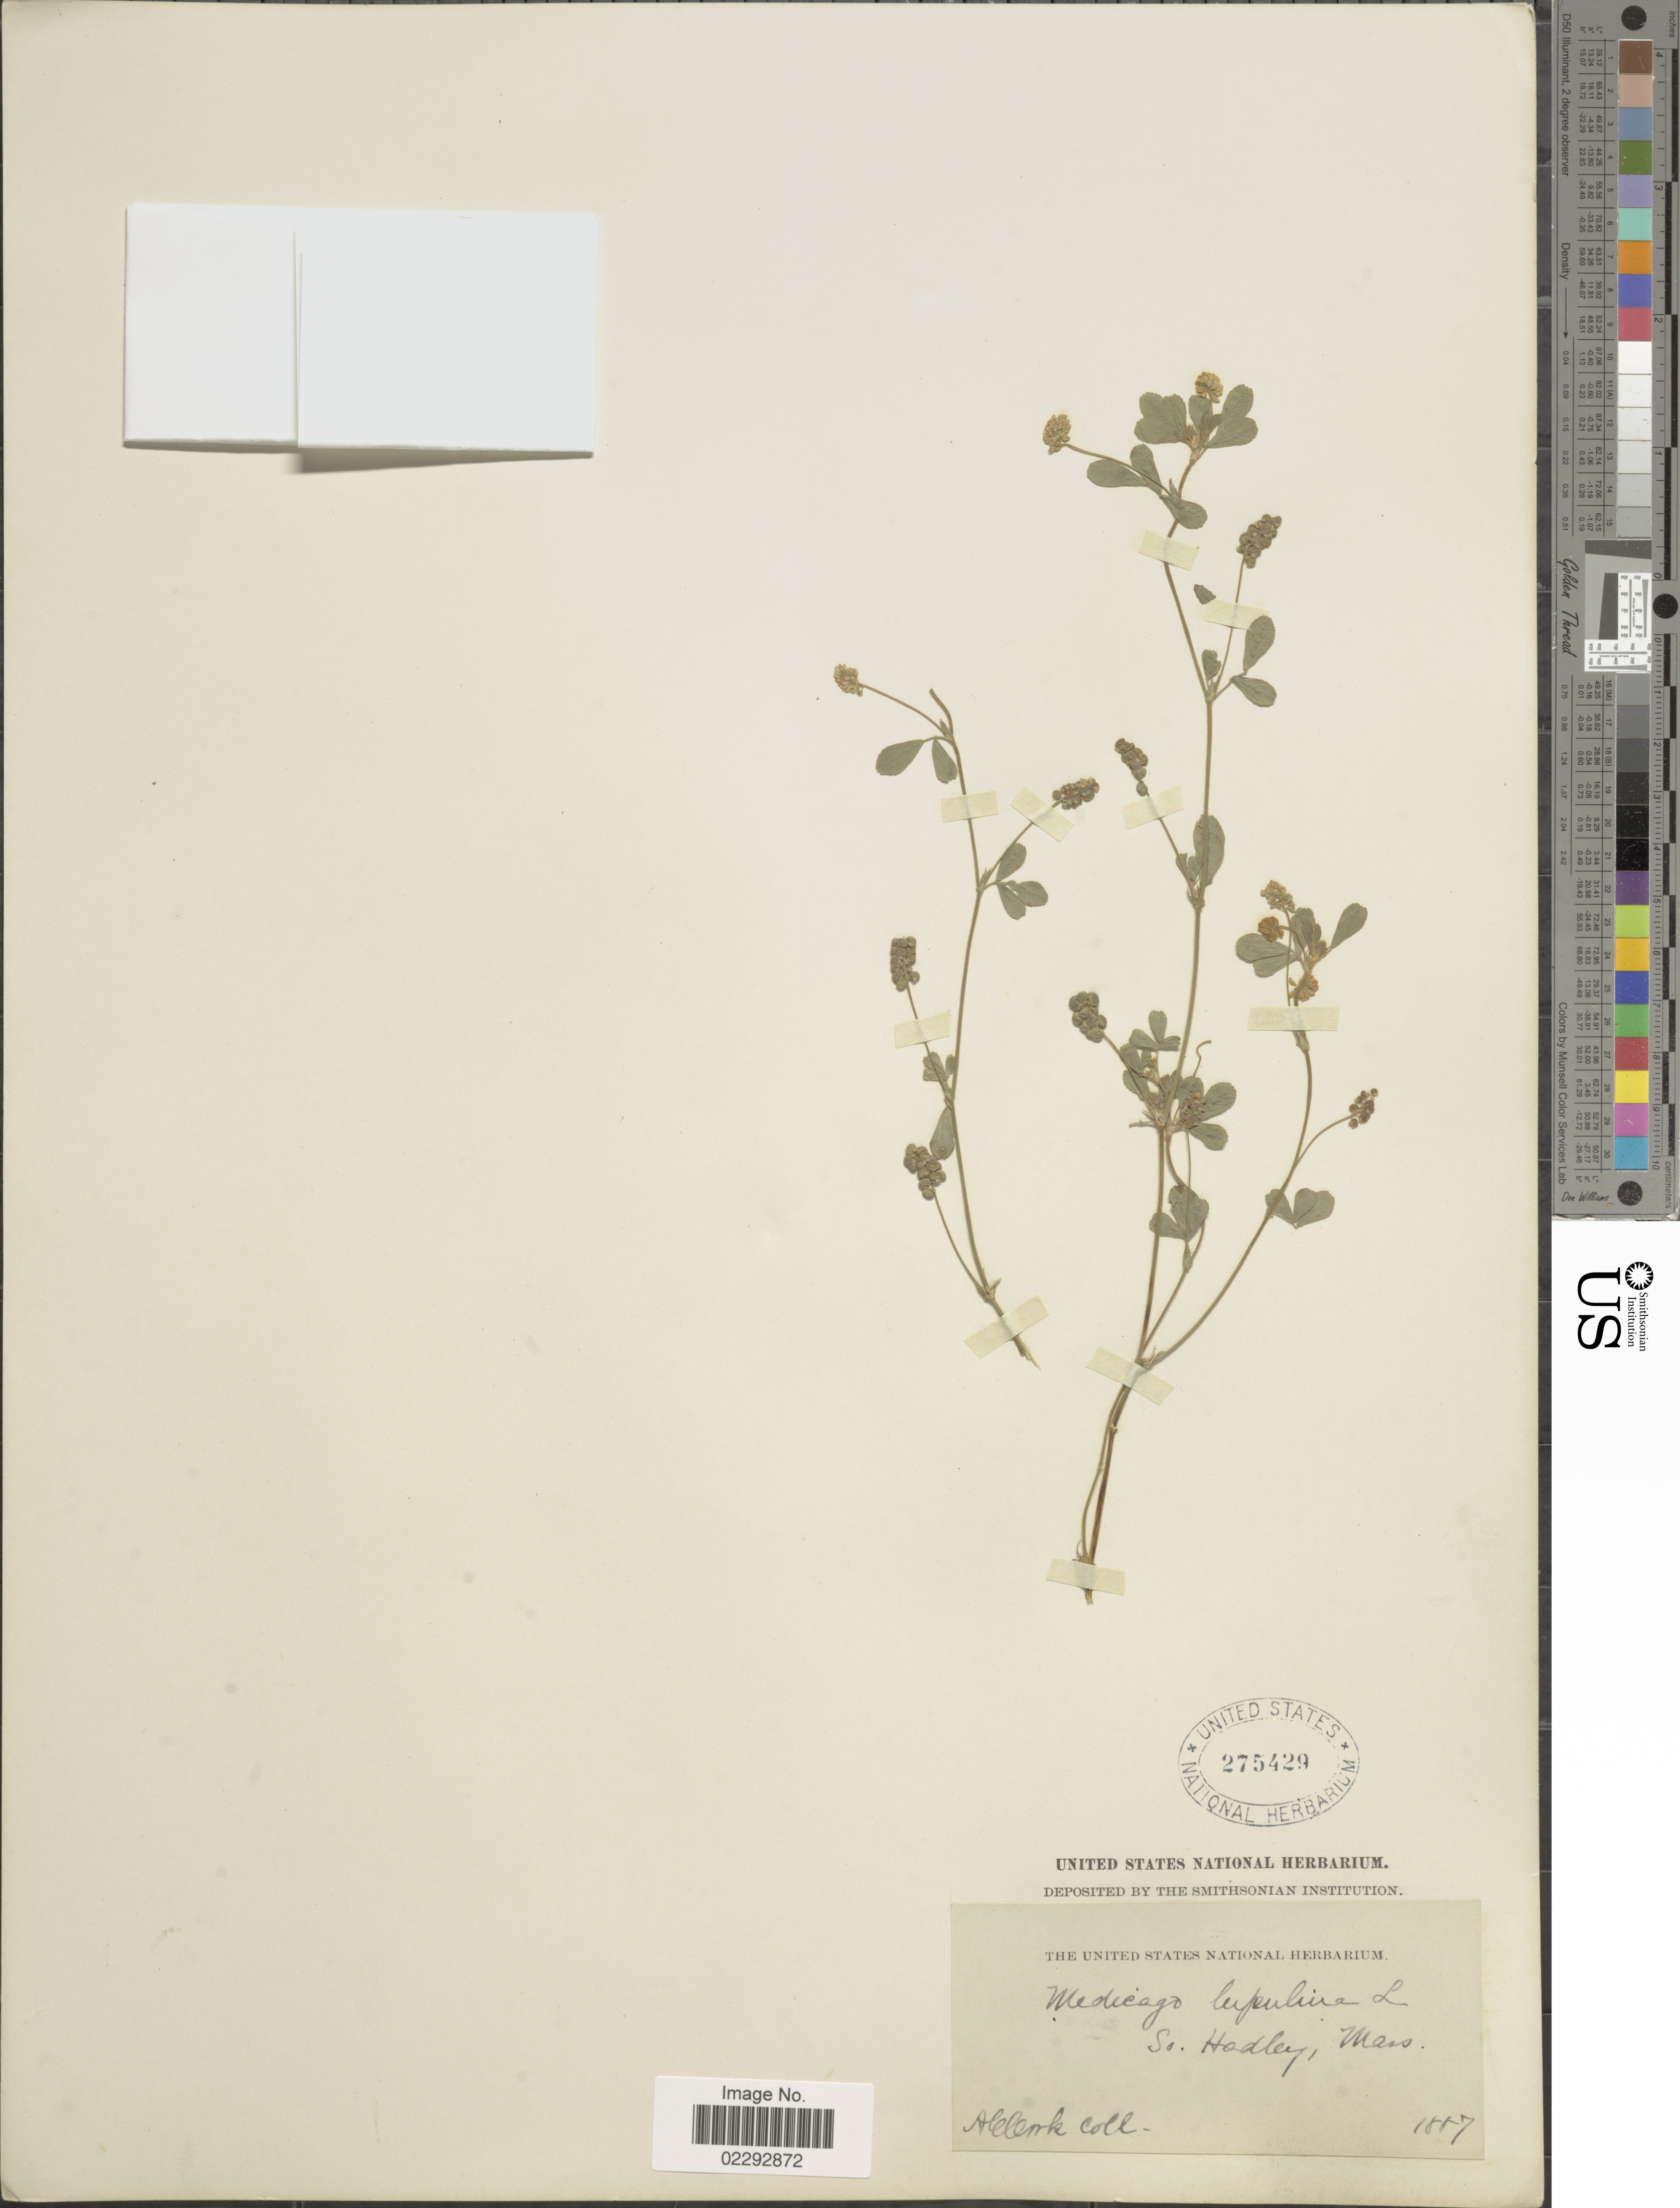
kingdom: Plantae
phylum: Tracheophyta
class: Magnoliopsida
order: Fabales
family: Fabaceae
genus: Medicago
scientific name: Medicago lupulina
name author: L.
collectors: A. Cook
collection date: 1887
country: United States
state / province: Massachusetts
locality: So. Hodley, mass.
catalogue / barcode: US 275429